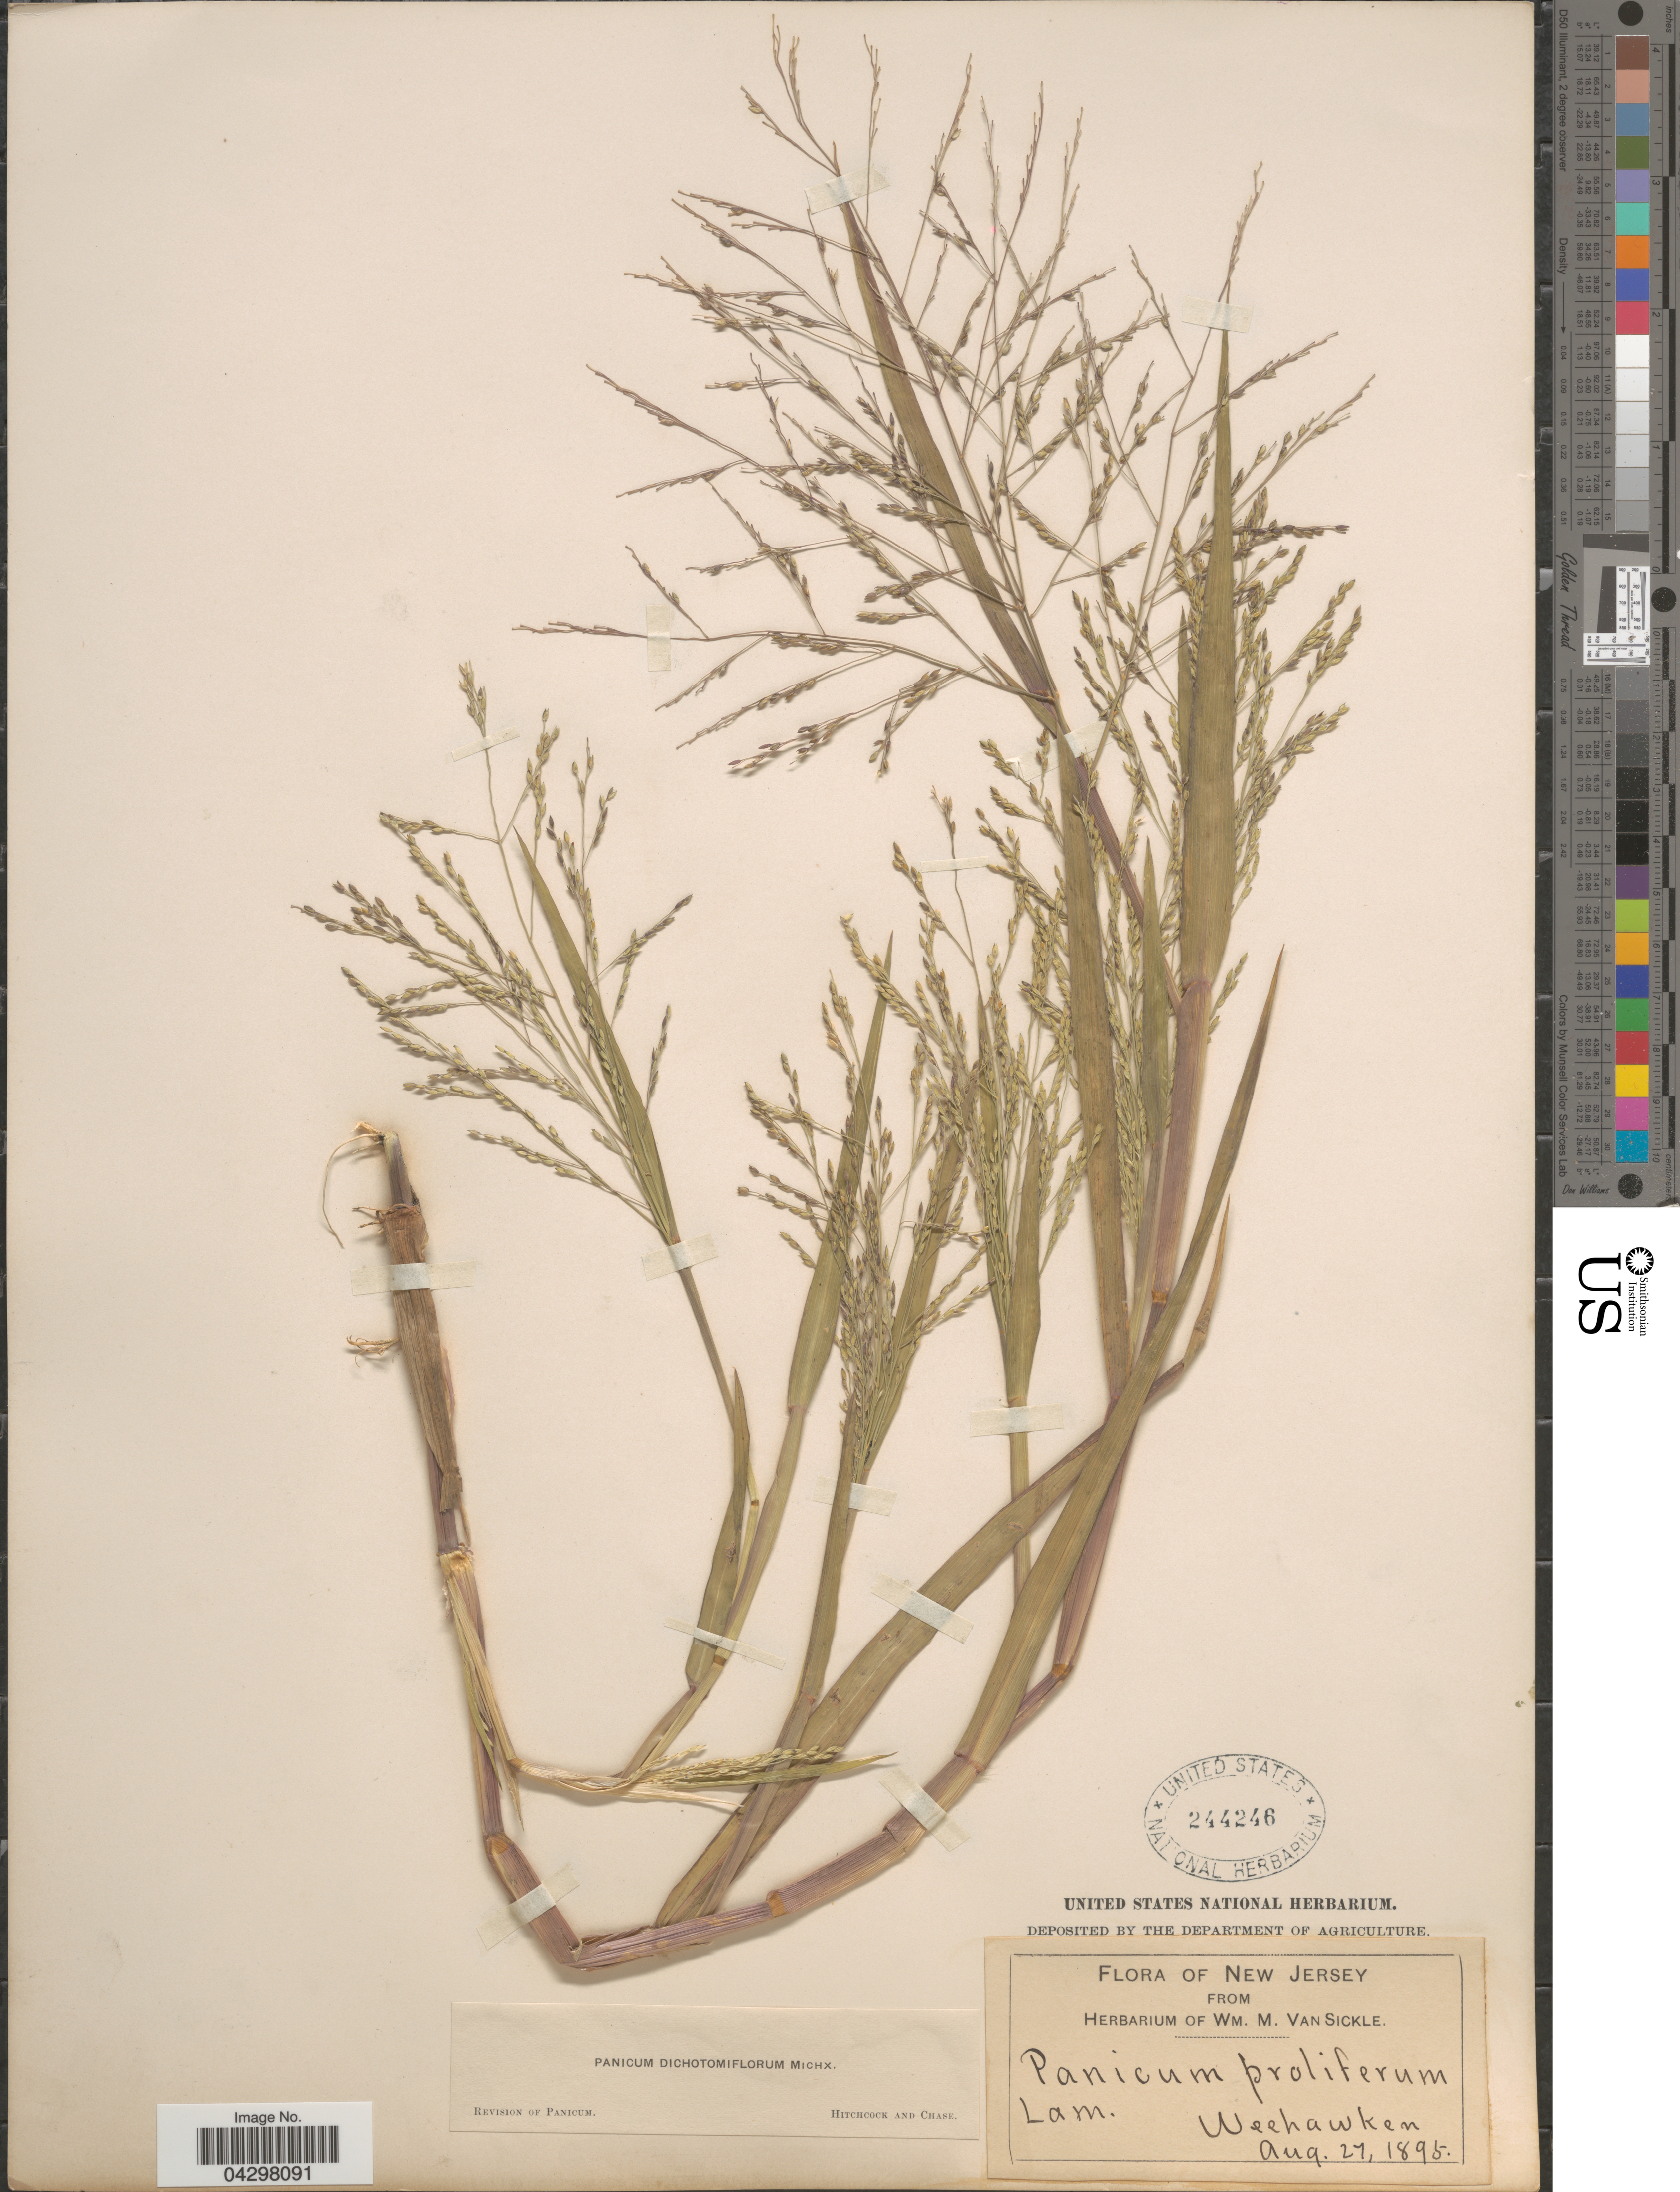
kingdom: Plantae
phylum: Tracheophyta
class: Liliopsida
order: Poales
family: Poaceae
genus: Panicum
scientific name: Panicum dichotomiflorum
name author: Michx.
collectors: ex herb. Wm. M. Van Sickle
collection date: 1895-08-27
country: United States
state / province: New Jersey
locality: Weehawken.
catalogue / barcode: US 244246